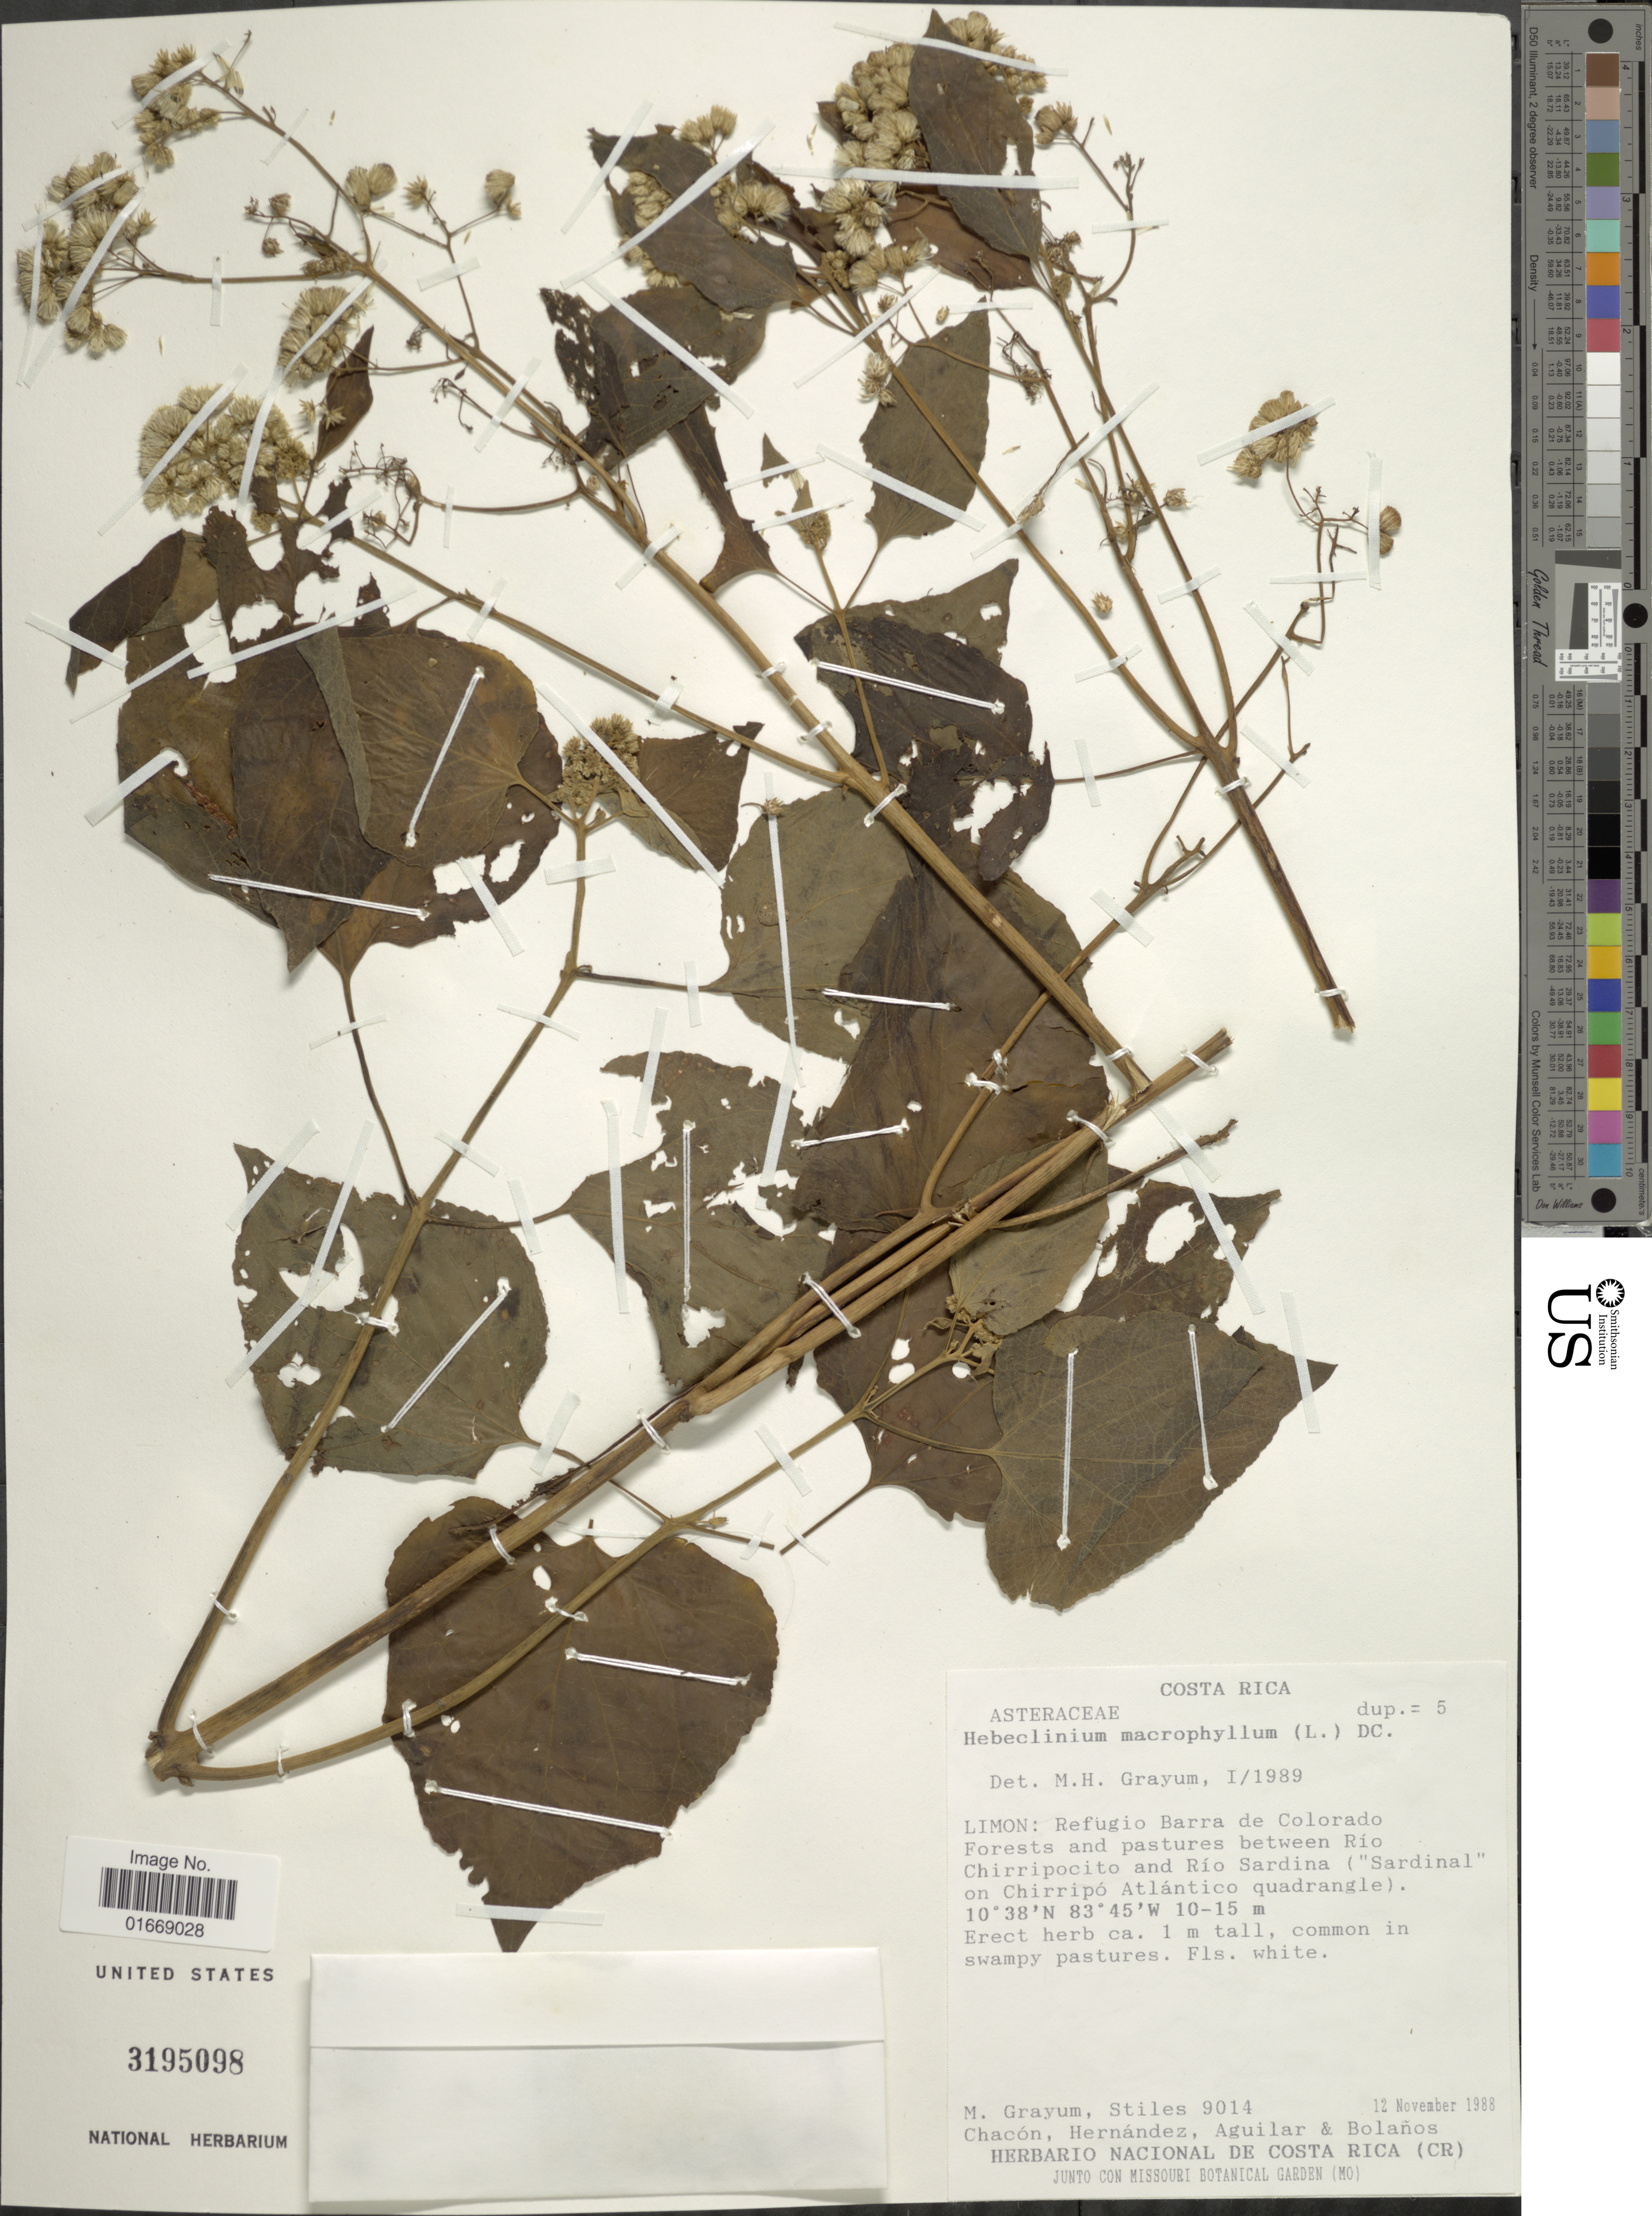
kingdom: Plantae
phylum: Tracheophyta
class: Magnoliopsida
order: Asterales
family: Asteraceae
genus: Hebeclinium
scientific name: Hebeclinium macrophyllum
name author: (L.) DC.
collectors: M. H. Grayum, Stiles, -. Chacon, -- Hernandez & et al.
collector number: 9014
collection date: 1988-11-12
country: Costa Rica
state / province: Limón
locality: Refugio Barra de Colorado Forests and pastures between Rio Chirripocito and Rio Sardina (Sardinal on Chirripo Atlantico quadrangle)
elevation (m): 10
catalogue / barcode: US 3195098